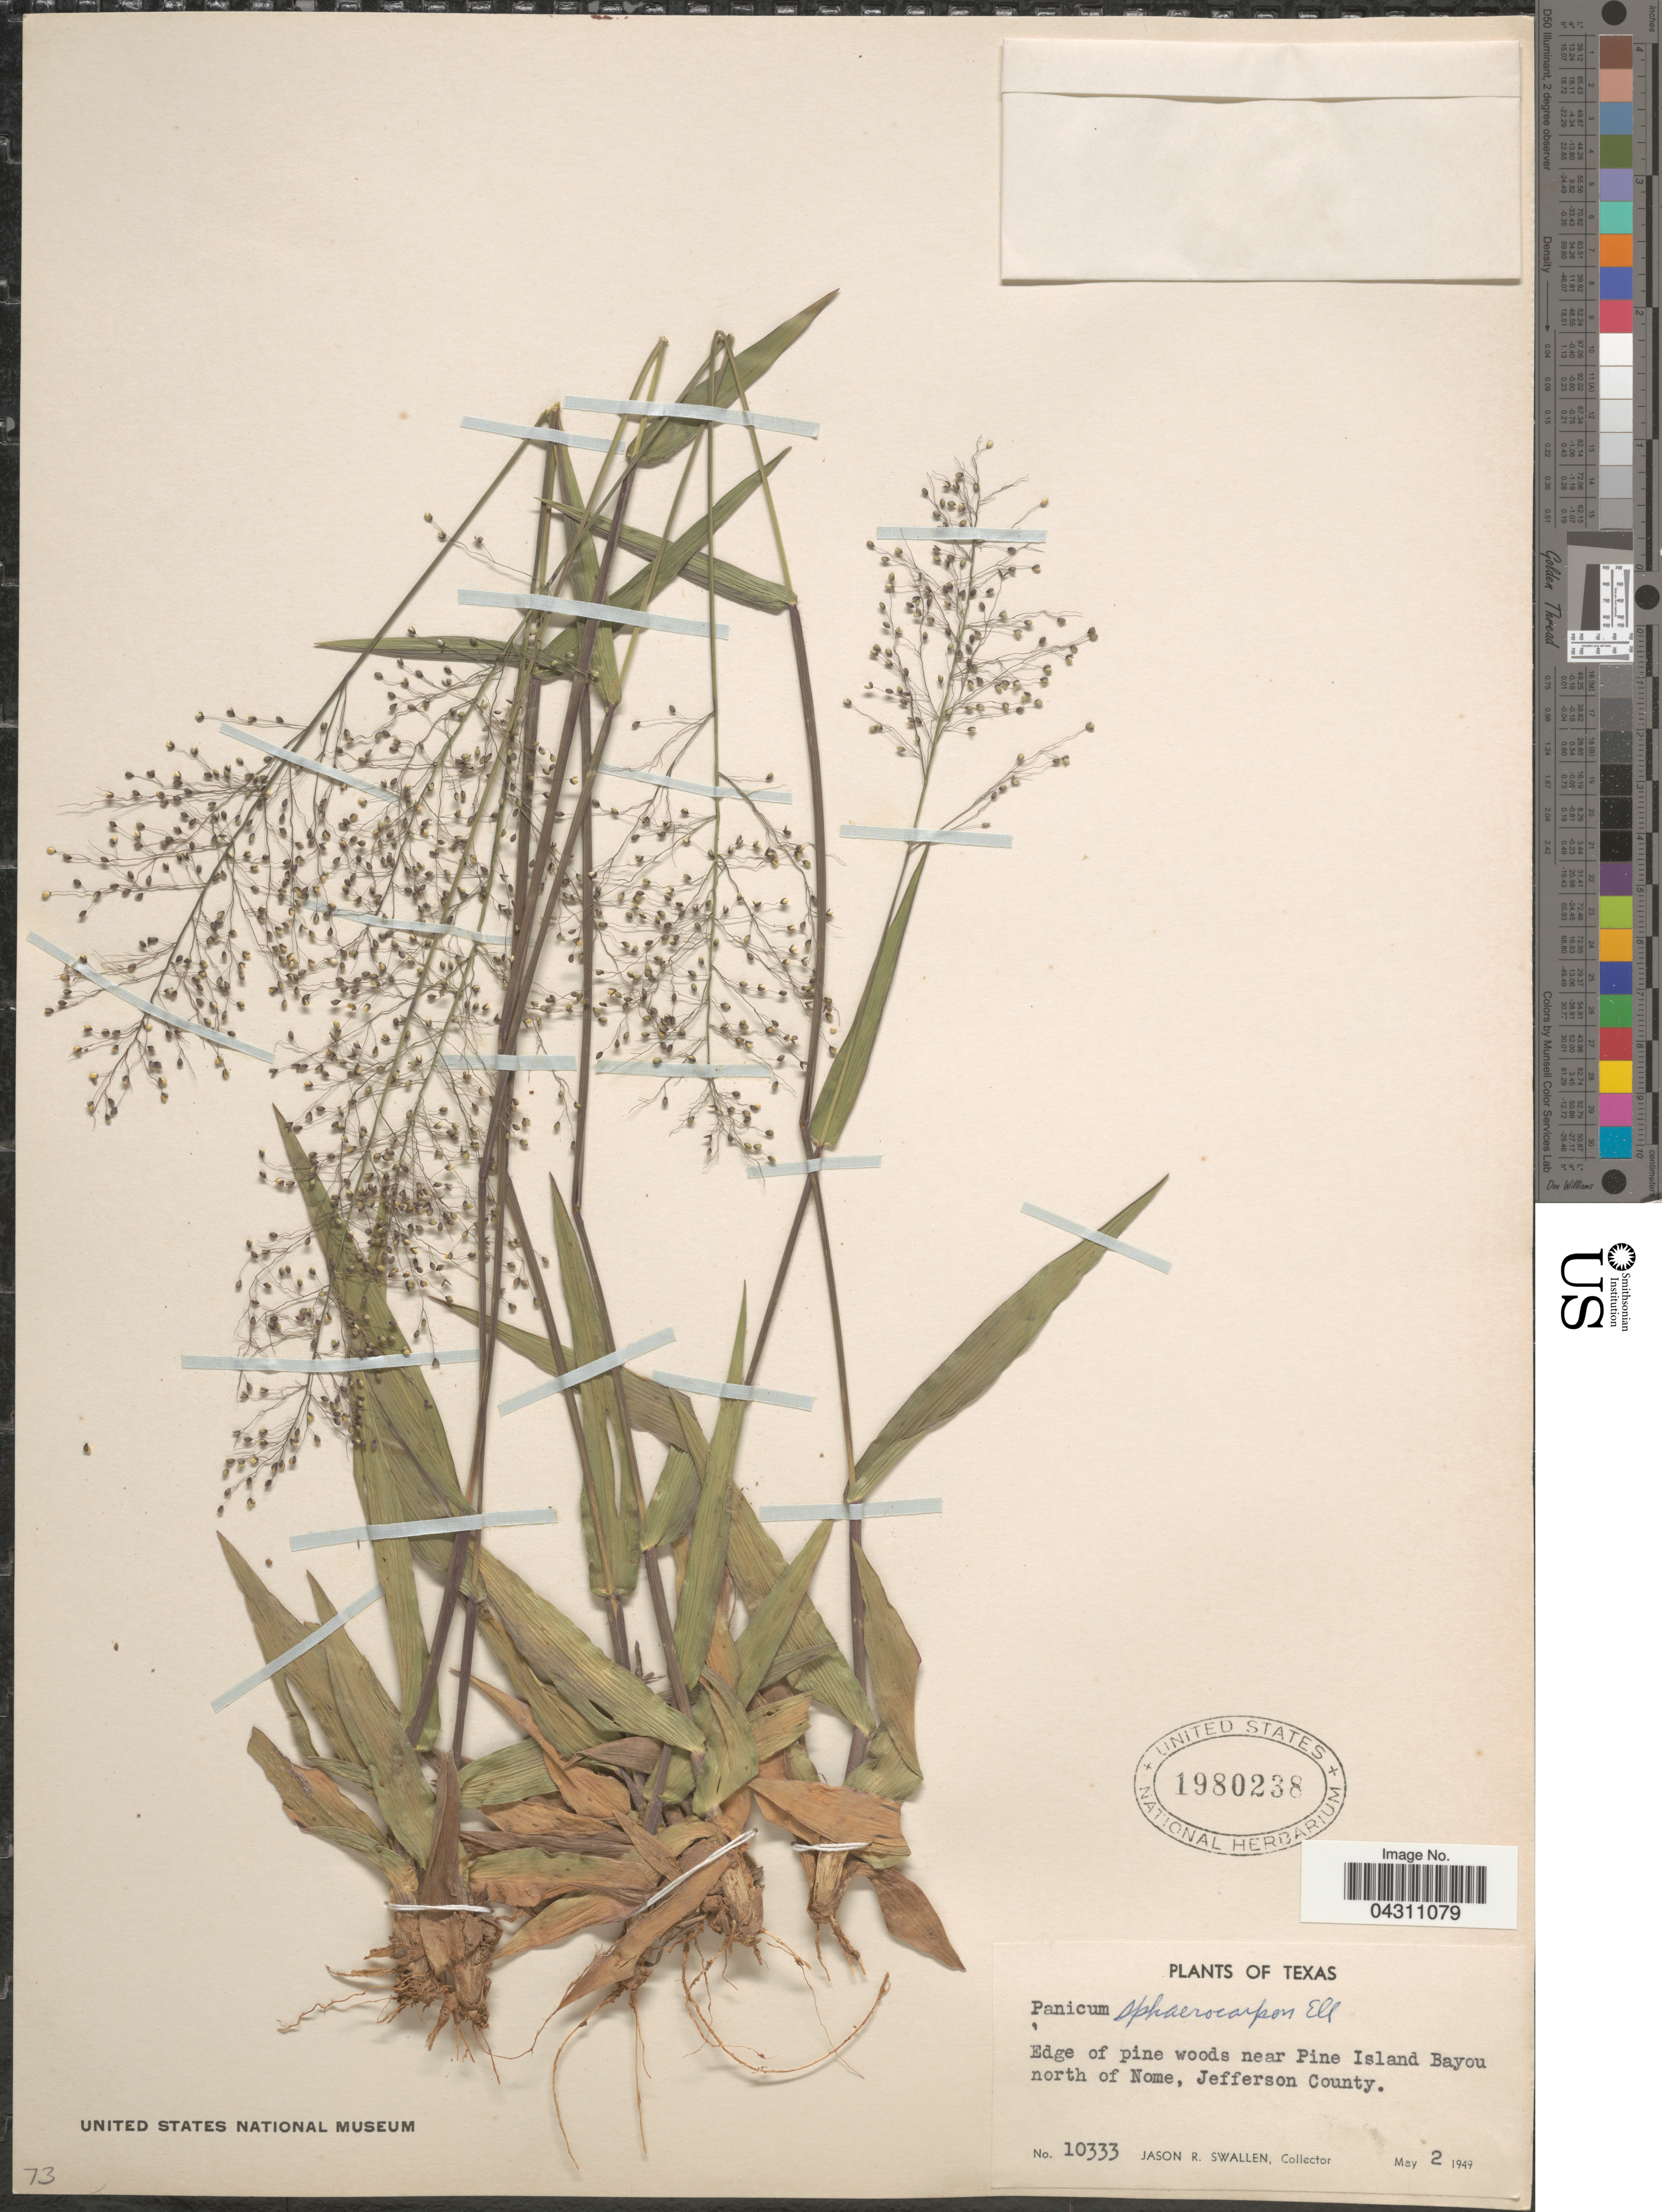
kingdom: Plantae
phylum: Tracheophyta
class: Liliopsida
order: Poales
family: Poaceae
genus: Dichanthelium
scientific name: Dichanthelium sphaerocarpon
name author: (Elliott) Gould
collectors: J. R. Swallen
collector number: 10333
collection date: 1949-05-02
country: United States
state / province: Texas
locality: Edge of pine woods near Pine Island Bayou north of Nome, Jefferson County.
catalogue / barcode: US 1980238